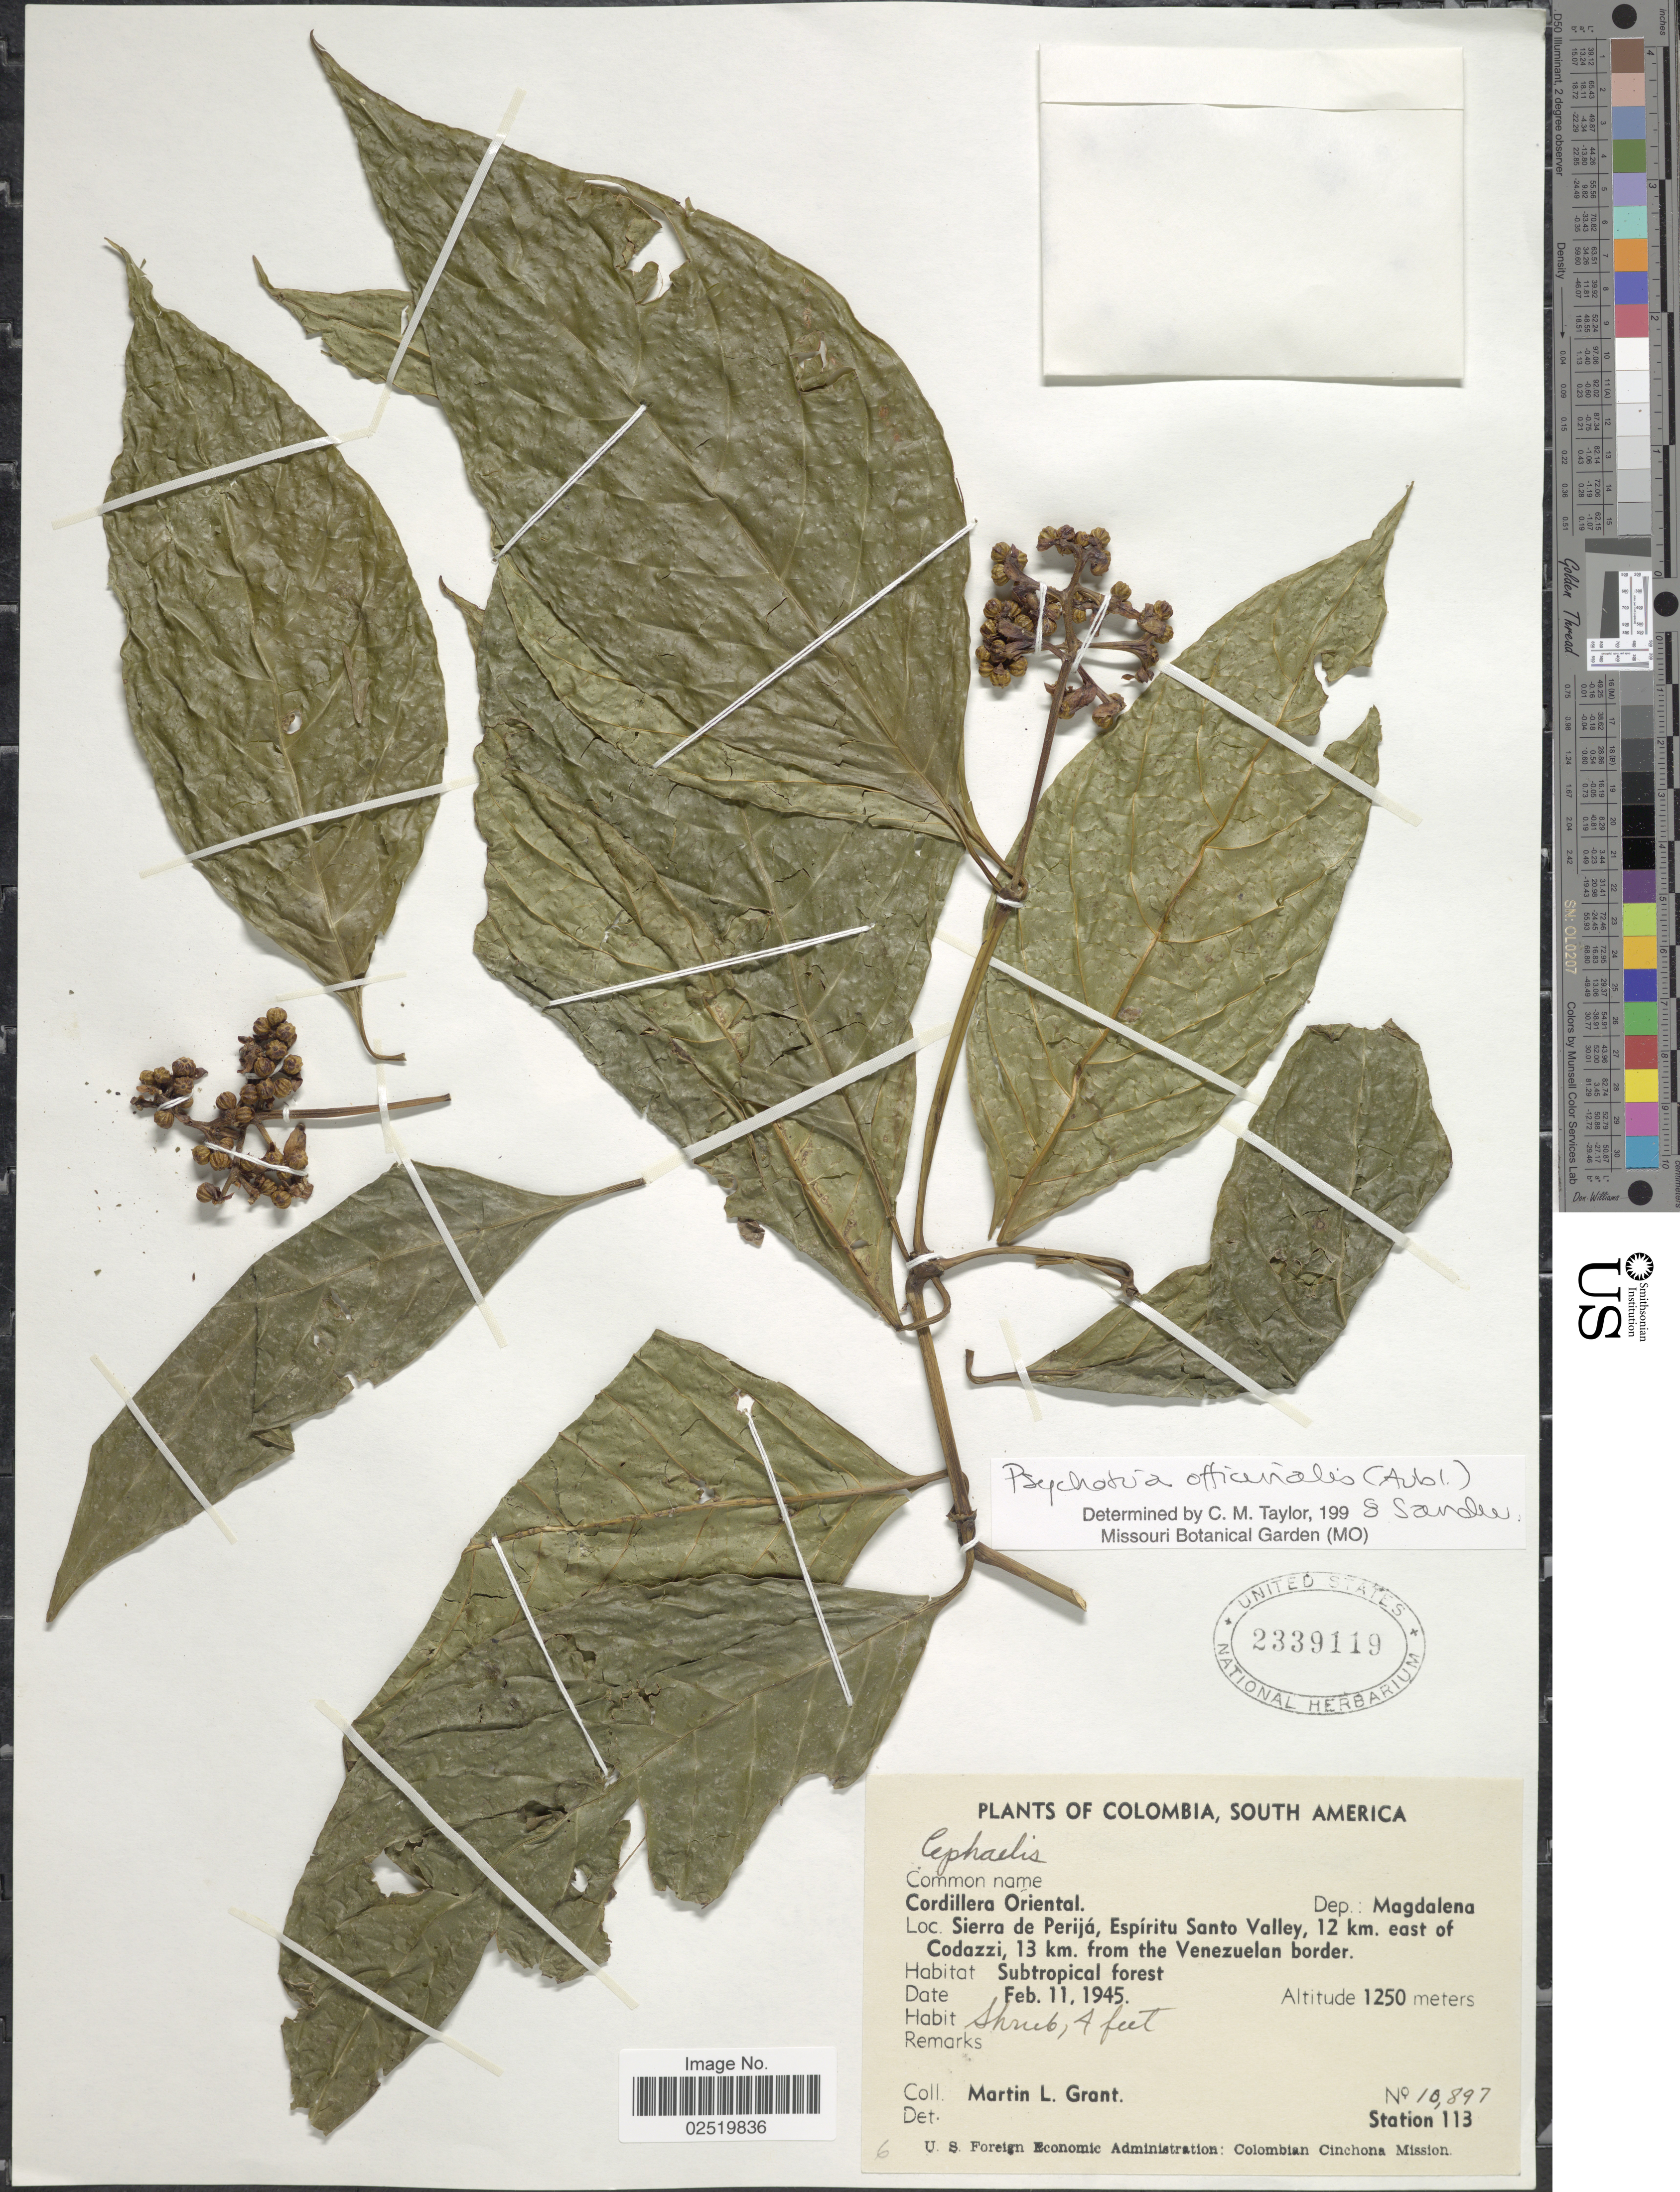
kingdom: Plantae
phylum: Tracheophyta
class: Magnoliopsida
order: Gentianales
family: Rubiaceae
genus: Psychotria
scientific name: Psychotria officinalis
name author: (Aubl.) Raeusch.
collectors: M. L. Grant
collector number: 10897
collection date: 1945-02-11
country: Colombia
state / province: Magdalena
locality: Cordillera Oriental. Sierra de Perija, Espiritu Santo Valley, 12 km. east of Codazzi, 13 km. from the Venezuelan Border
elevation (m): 1250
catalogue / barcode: US 2339119